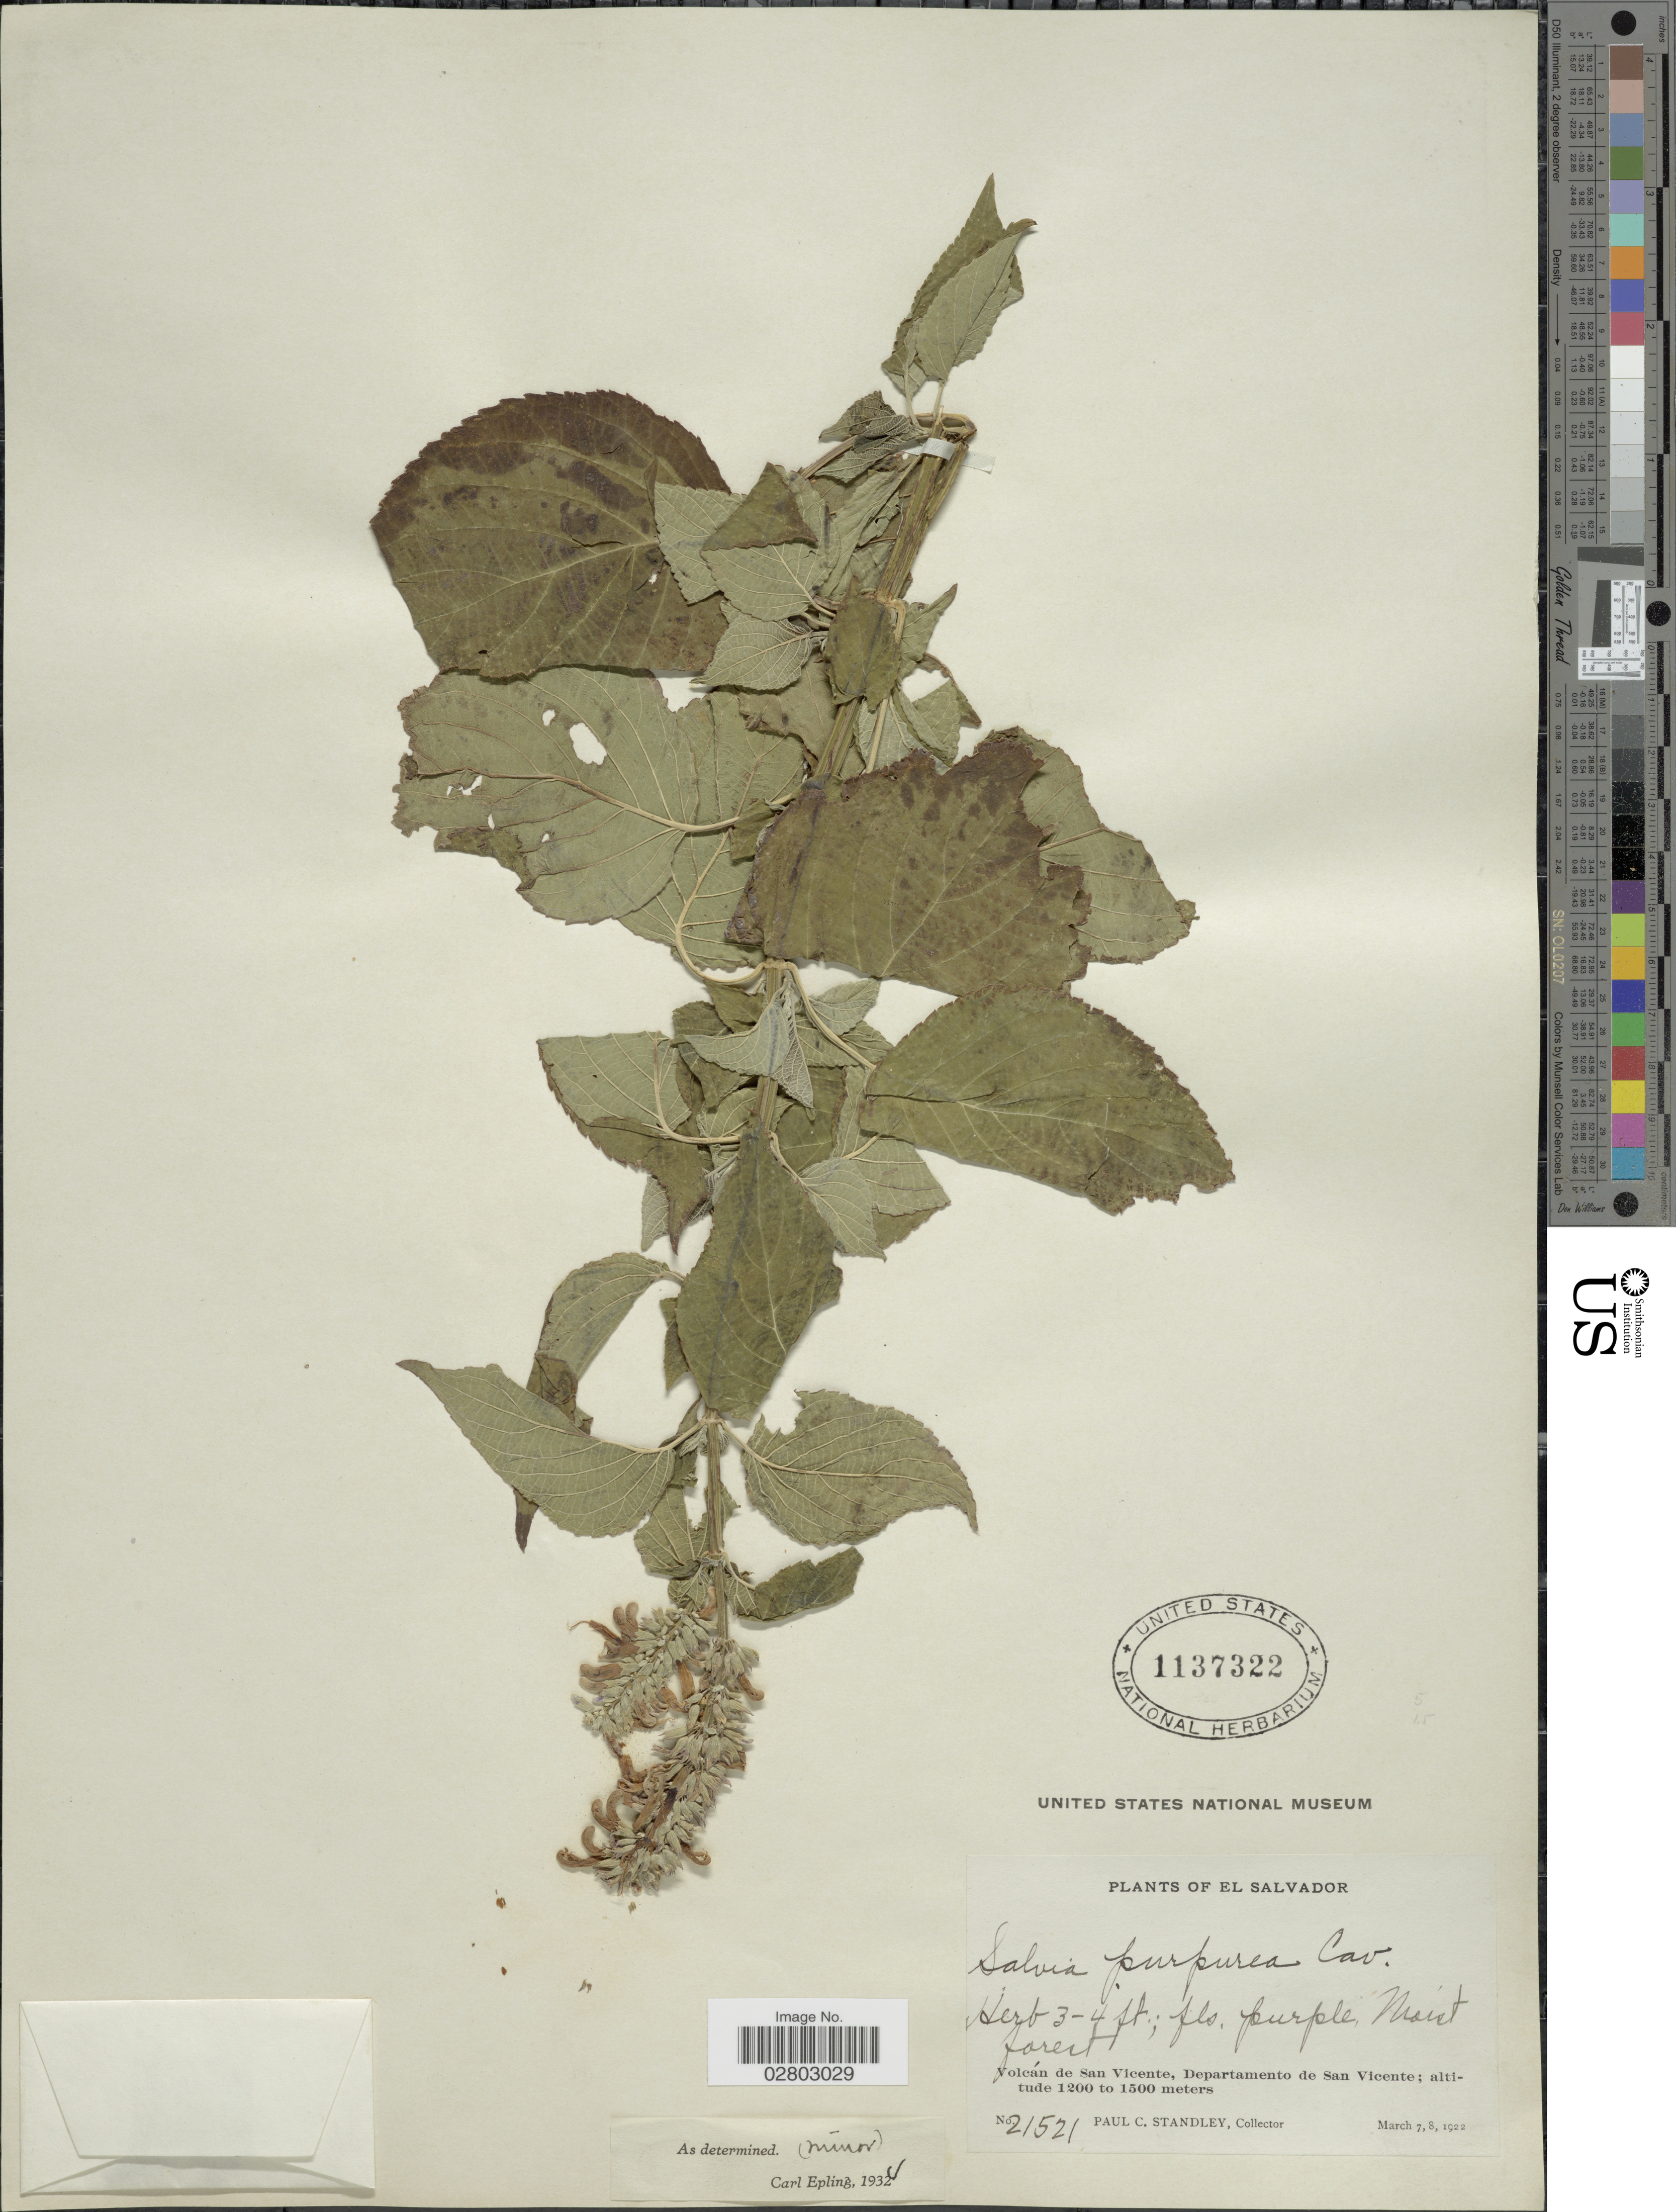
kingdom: Plantae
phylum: Tracheophyta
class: Magnoliopsida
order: Lamiales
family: Lamiaceae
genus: Salvia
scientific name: Salvia purpurea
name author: Cav.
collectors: P. C. Standley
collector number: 21521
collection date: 1922-03-07/1922-03-08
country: El Salvador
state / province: San Vincente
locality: Volcán de San Vicente, Departamento de San Vicente.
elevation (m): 1200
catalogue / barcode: US 1137322